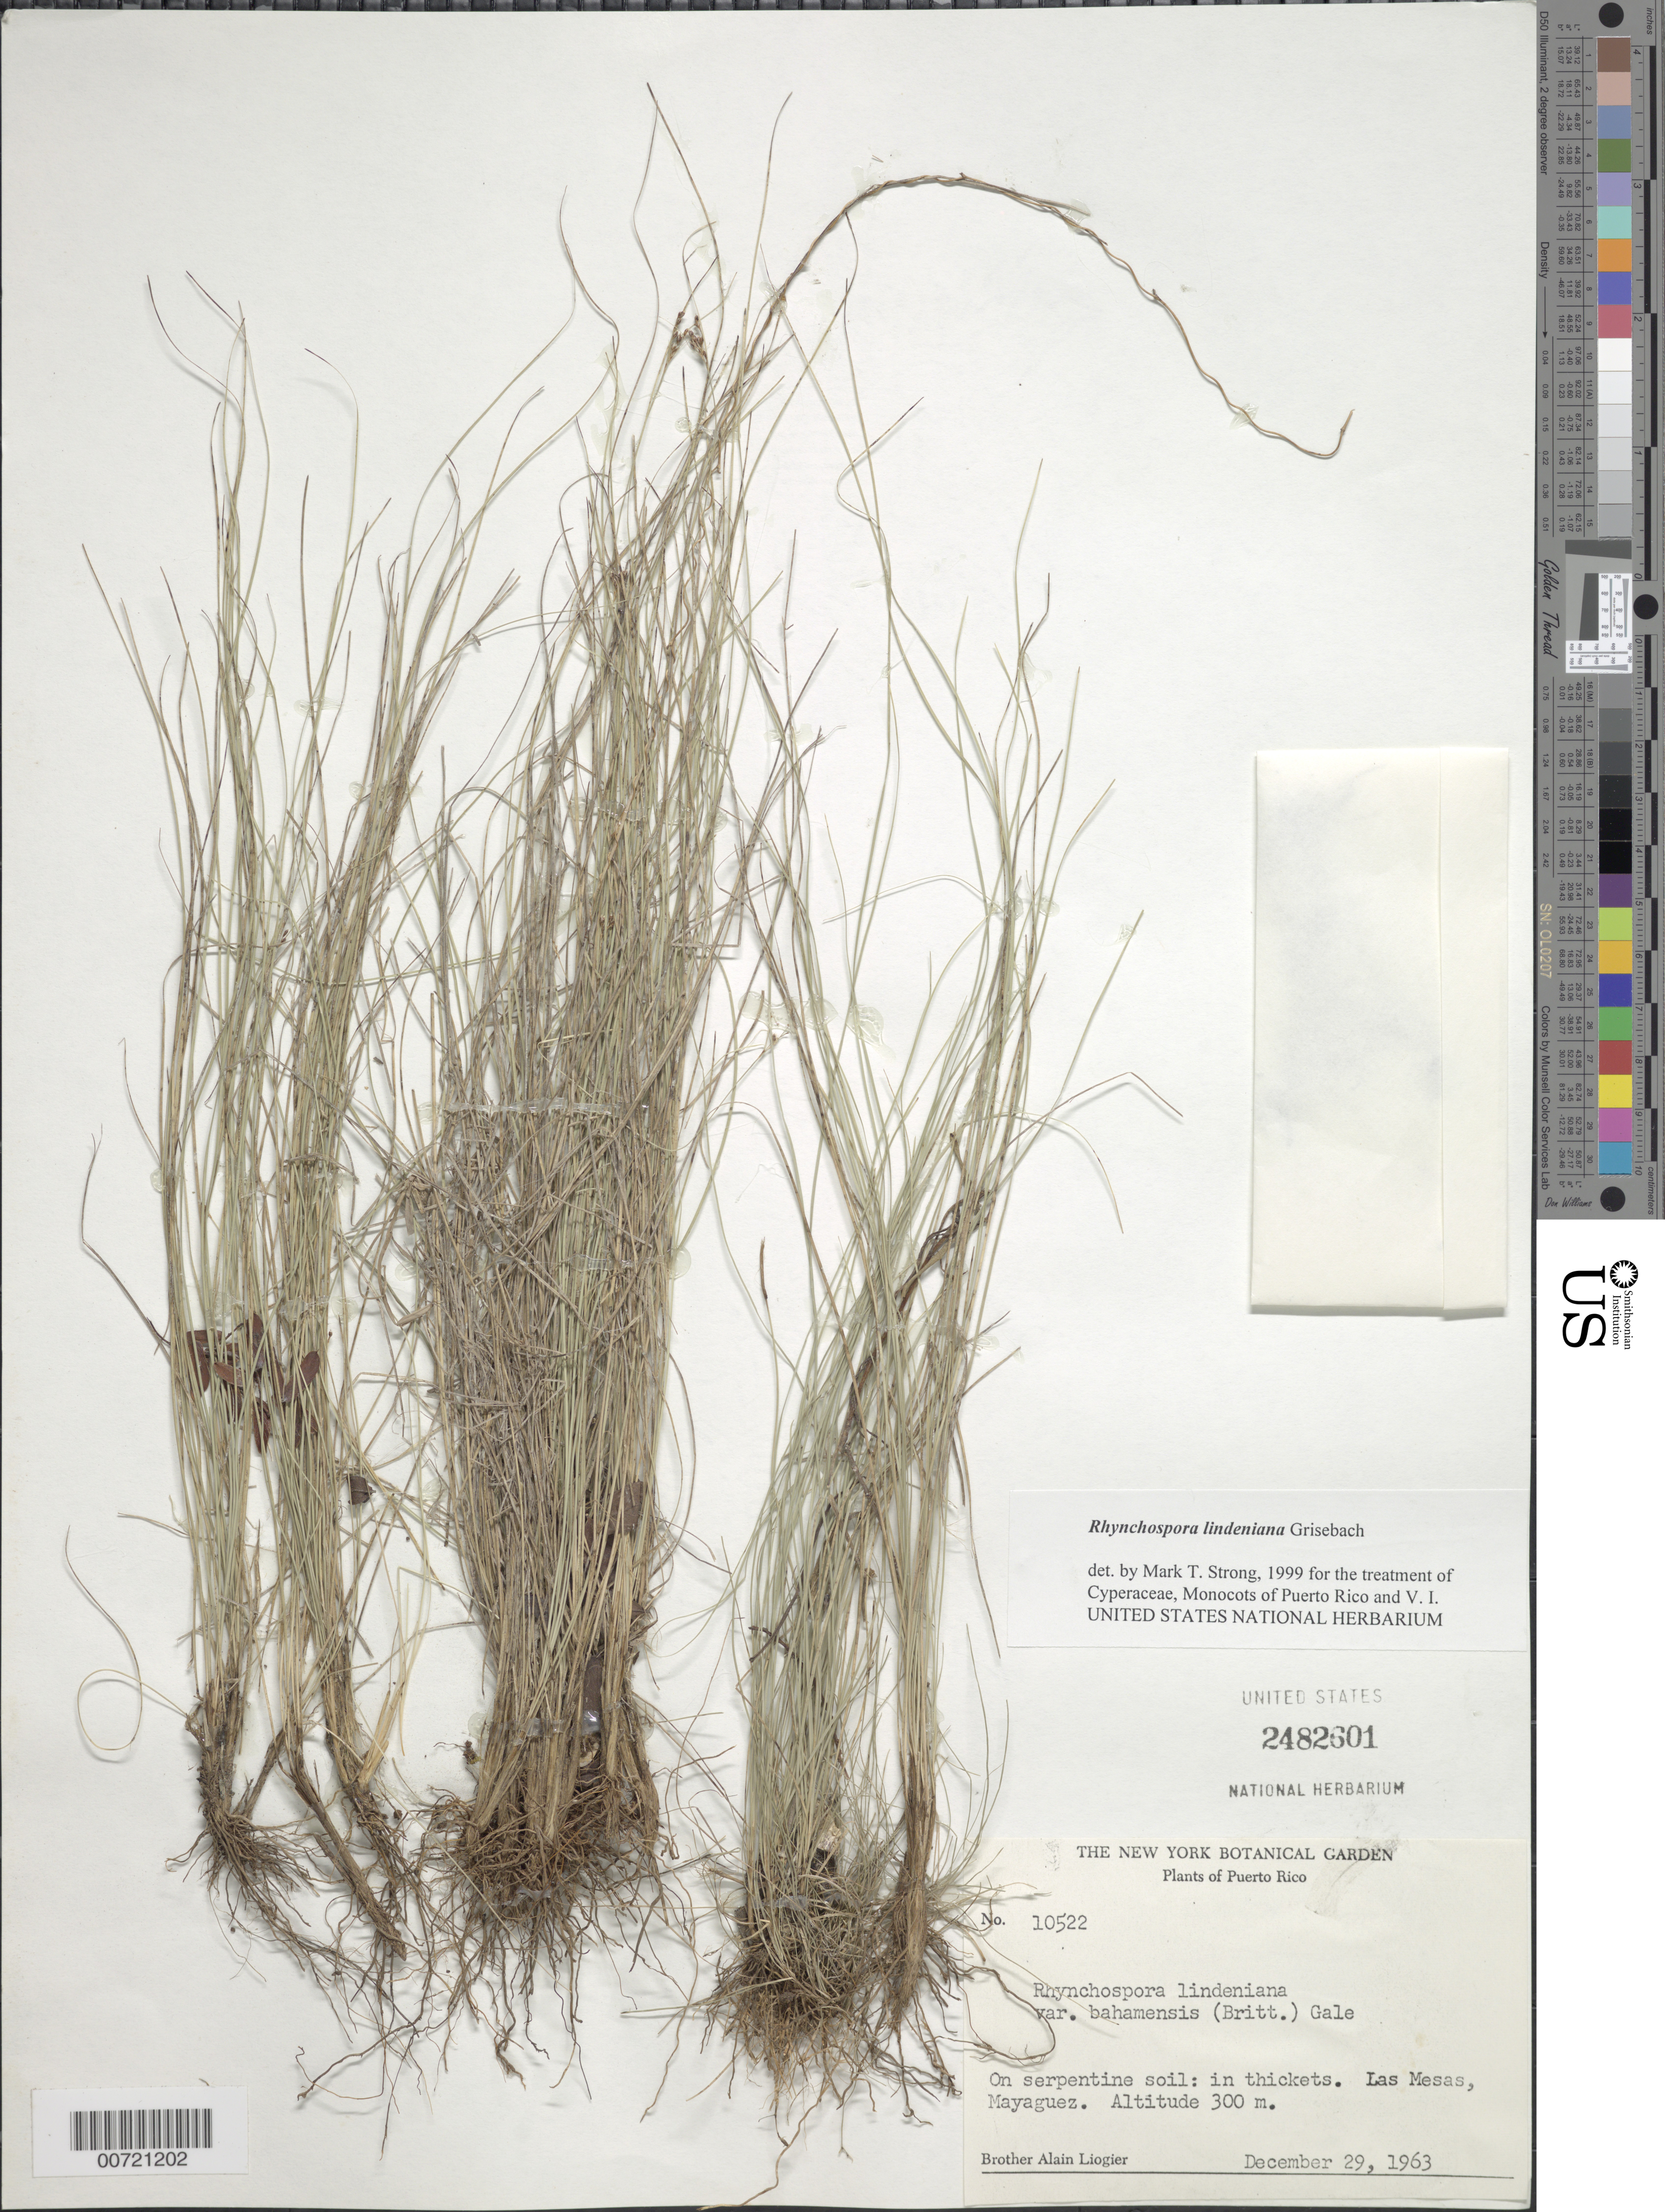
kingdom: Plantae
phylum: Tracheophyta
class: Liliopsida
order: Poales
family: Cyperaceae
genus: Rhynchospora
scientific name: Rhynchospora lindeniana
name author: Griseb.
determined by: Strong, M. T., (US), Smithsonian Institution - National Museum of Natural History (UNITED STATES)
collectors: A. H. Liogier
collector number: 10522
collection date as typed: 29 Dec 1963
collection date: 1963-12-29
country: Puerto Rico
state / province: Mayagüez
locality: Las Mesas, Mayagüez.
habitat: On serpentine soil; in thickets.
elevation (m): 300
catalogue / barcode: US 2482601